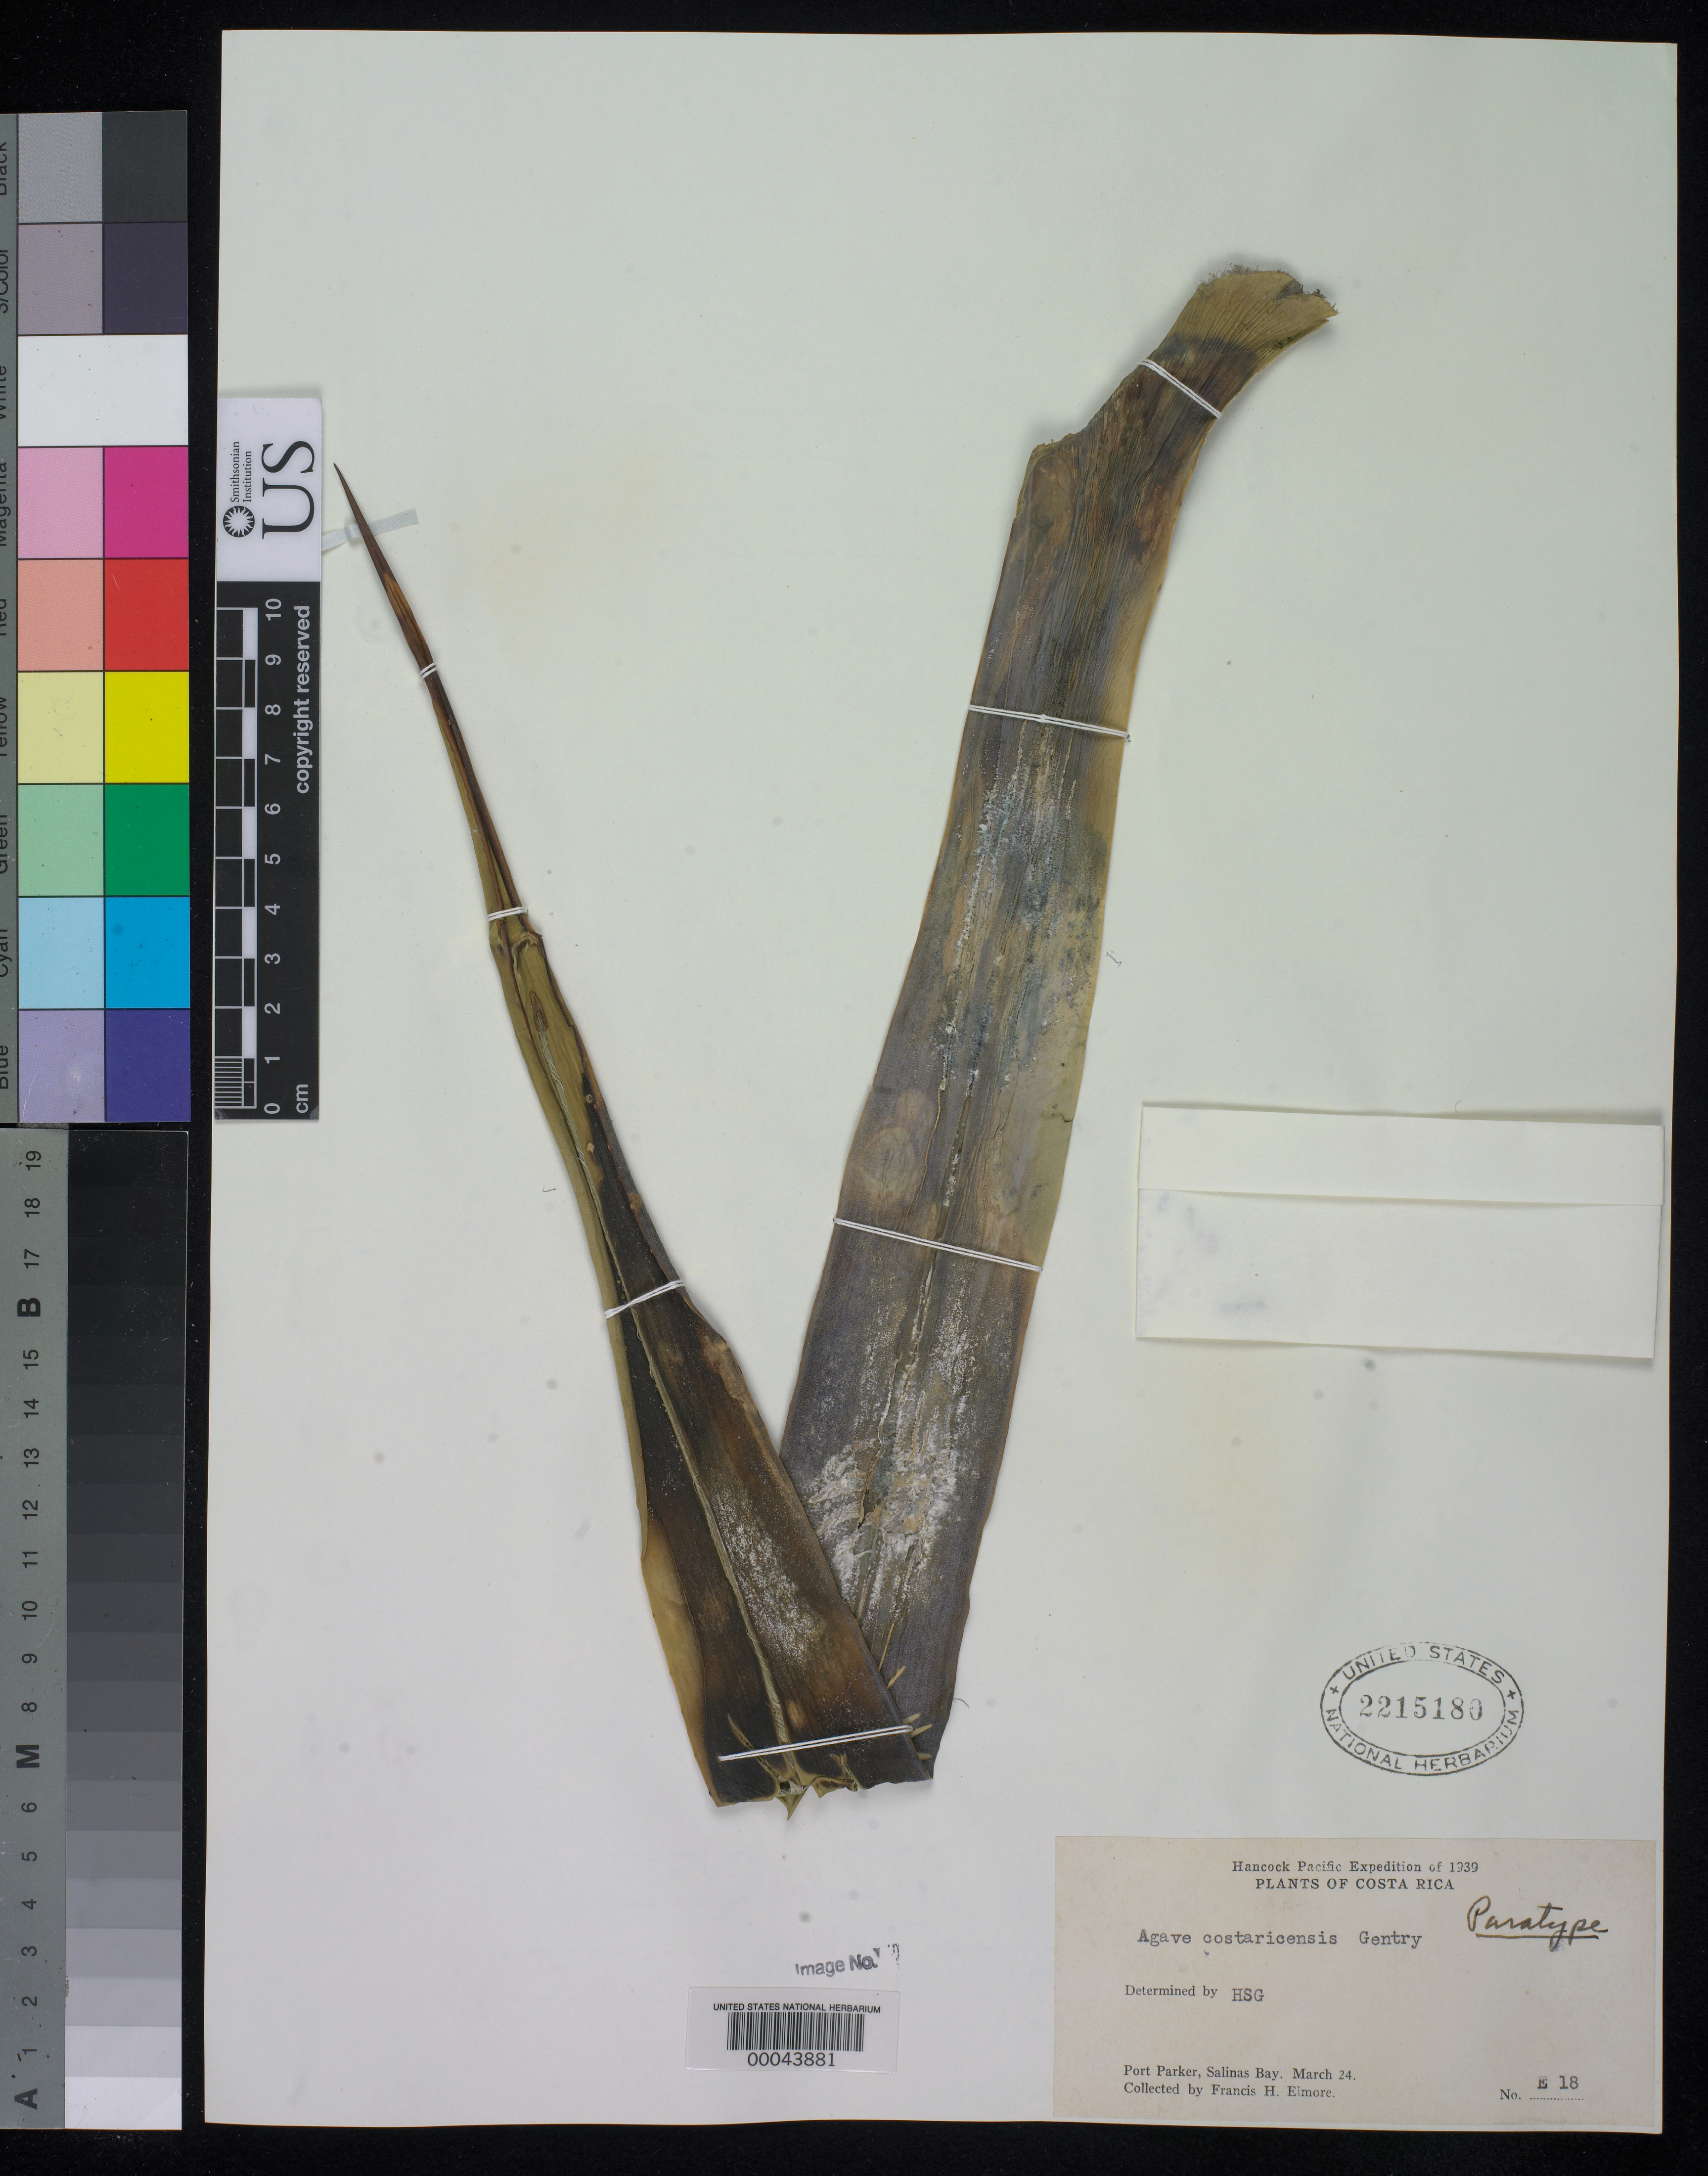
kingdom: Plantae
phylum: Tracheophyta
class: Liliopsida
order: Asparagales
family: Asparagaceae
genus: Agave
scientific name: Agave angustifolia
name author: Haw.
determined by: Gentry, H. S.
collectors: F. H. Elmore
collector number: E18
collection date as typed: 24 Mar 1939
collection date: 1939-03-24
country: Costa Rica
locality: Port Parker, Salinas Bay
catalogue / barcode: US 2215180